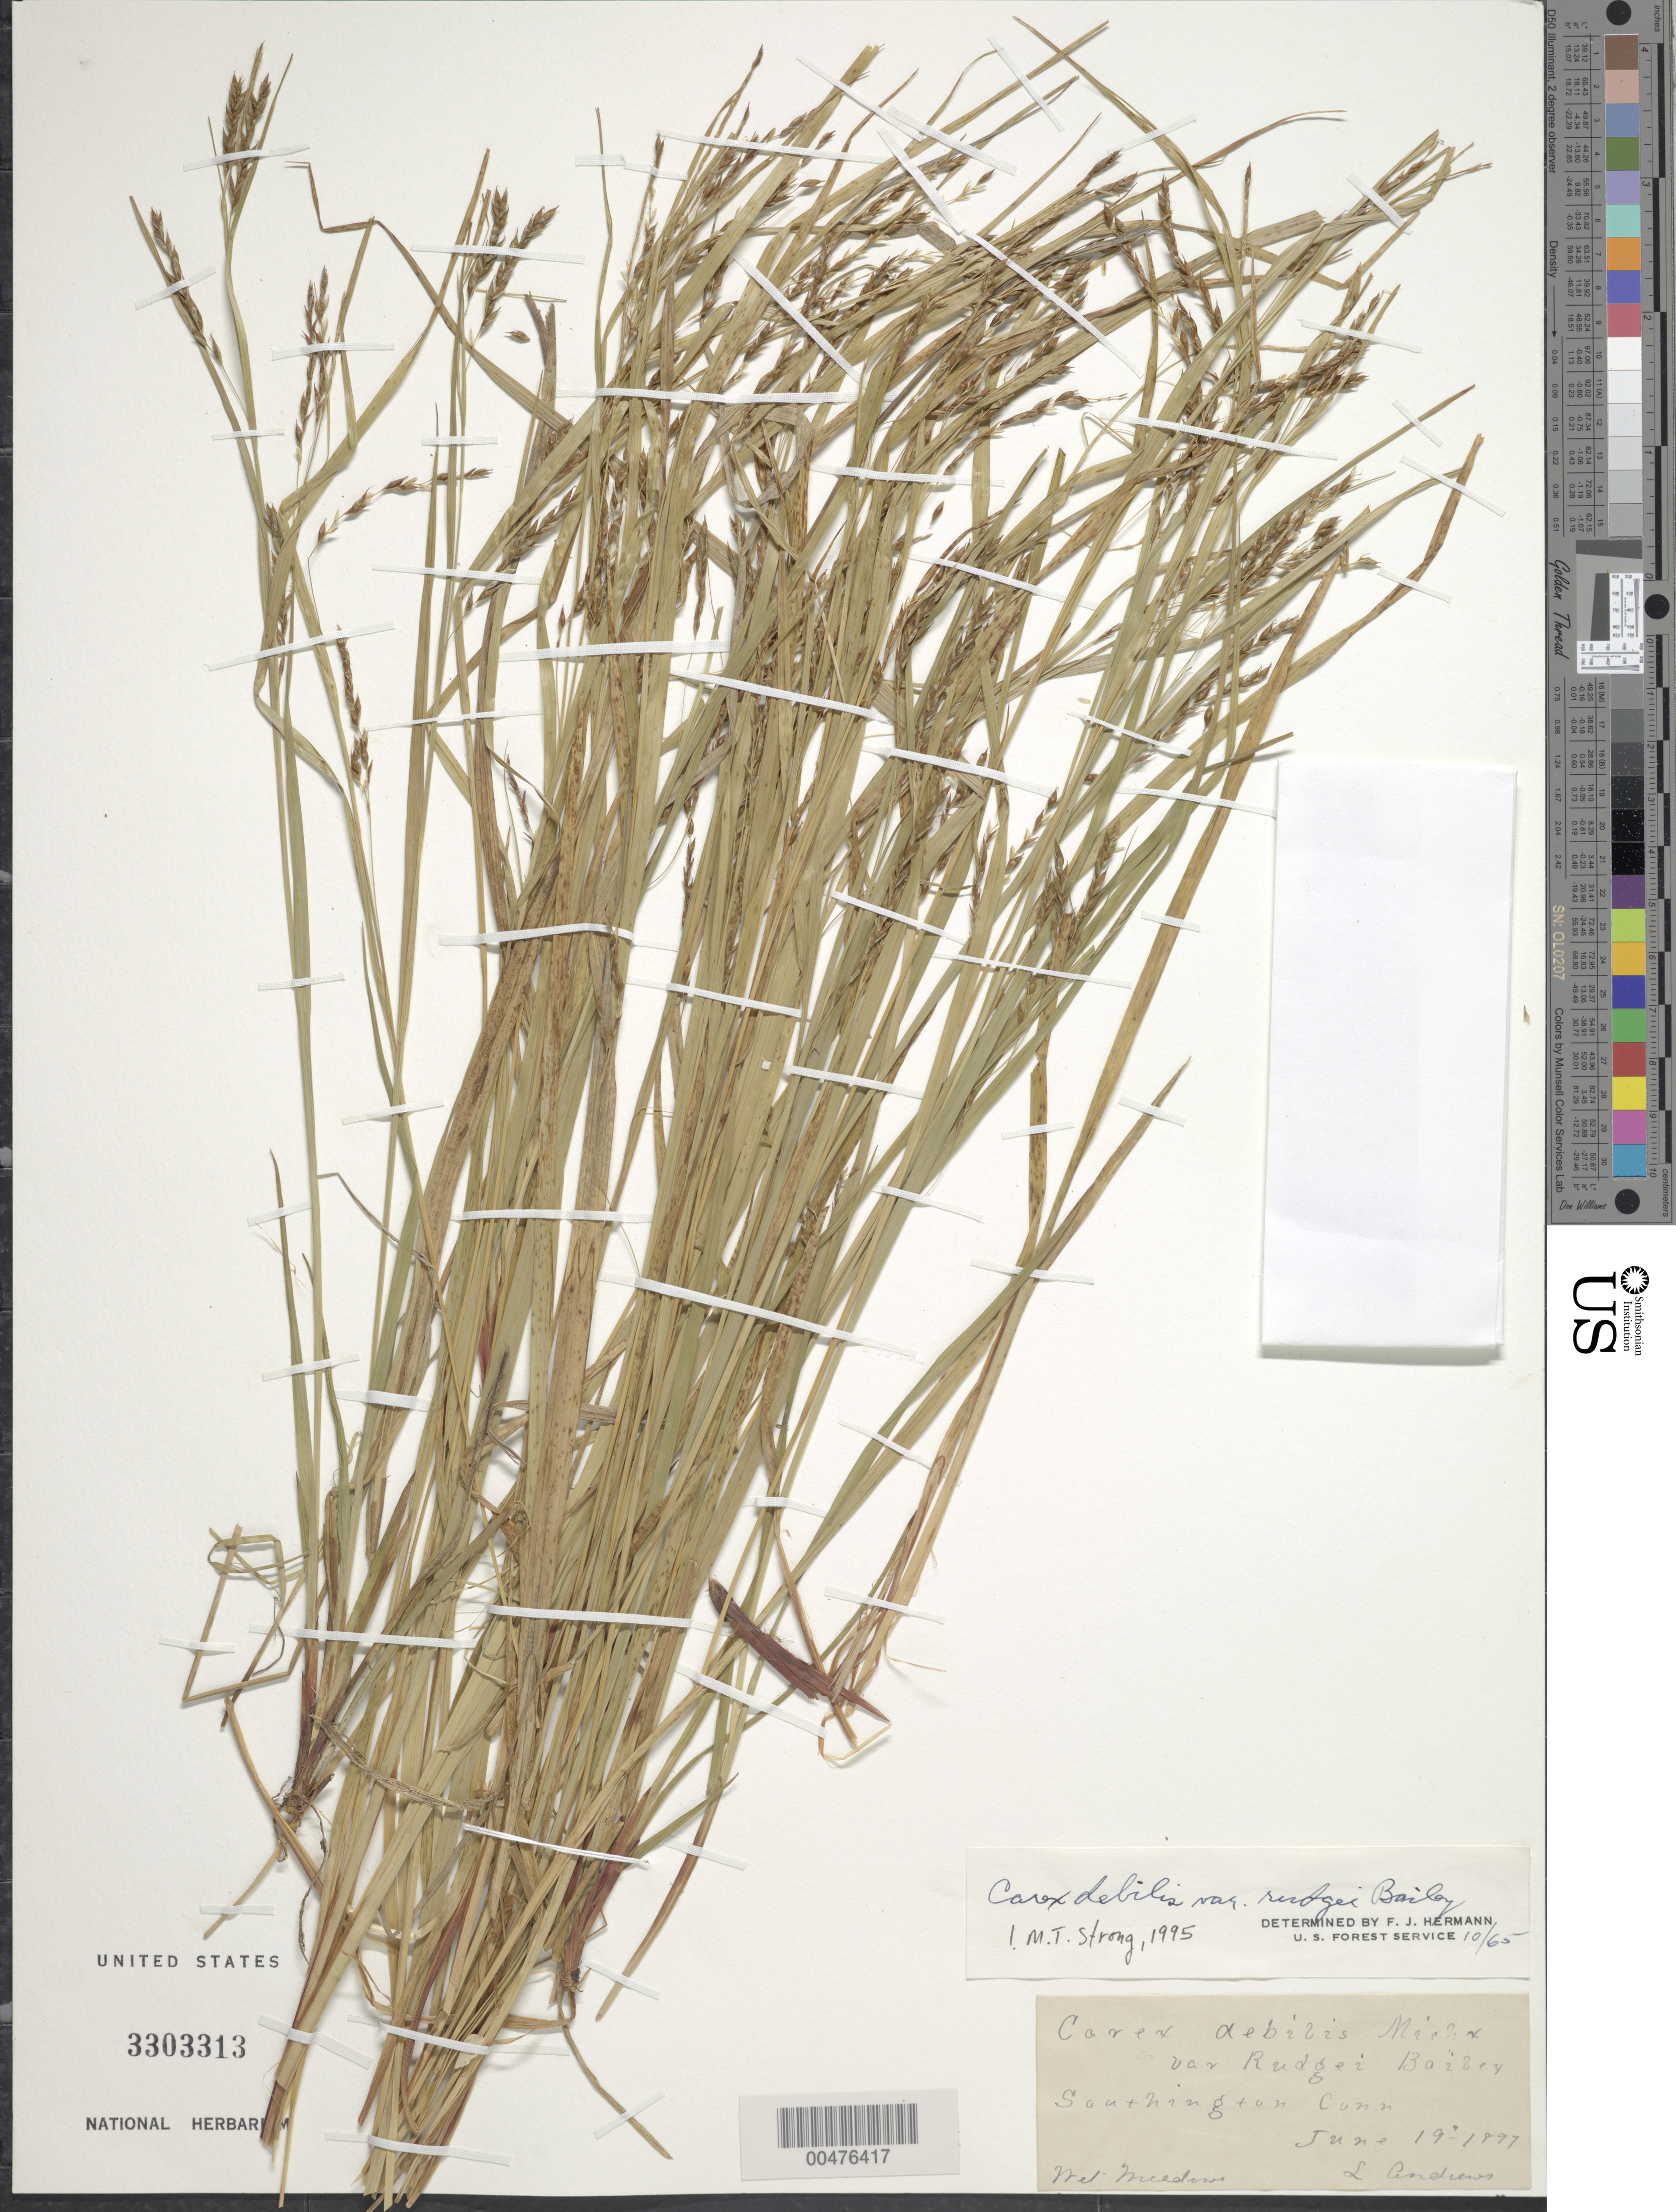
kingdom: Plantae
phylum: Tracheophyta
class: Liliopsida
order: Poales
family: Cyperaceae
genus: Carex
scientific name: Carex flexuosa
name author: Muhl. ex Willd.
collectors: L. Andrews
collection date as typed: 19 Jun 1897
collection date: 1897-06-19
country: United States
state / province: Connecticut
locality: Southington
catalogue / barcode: US 3303313